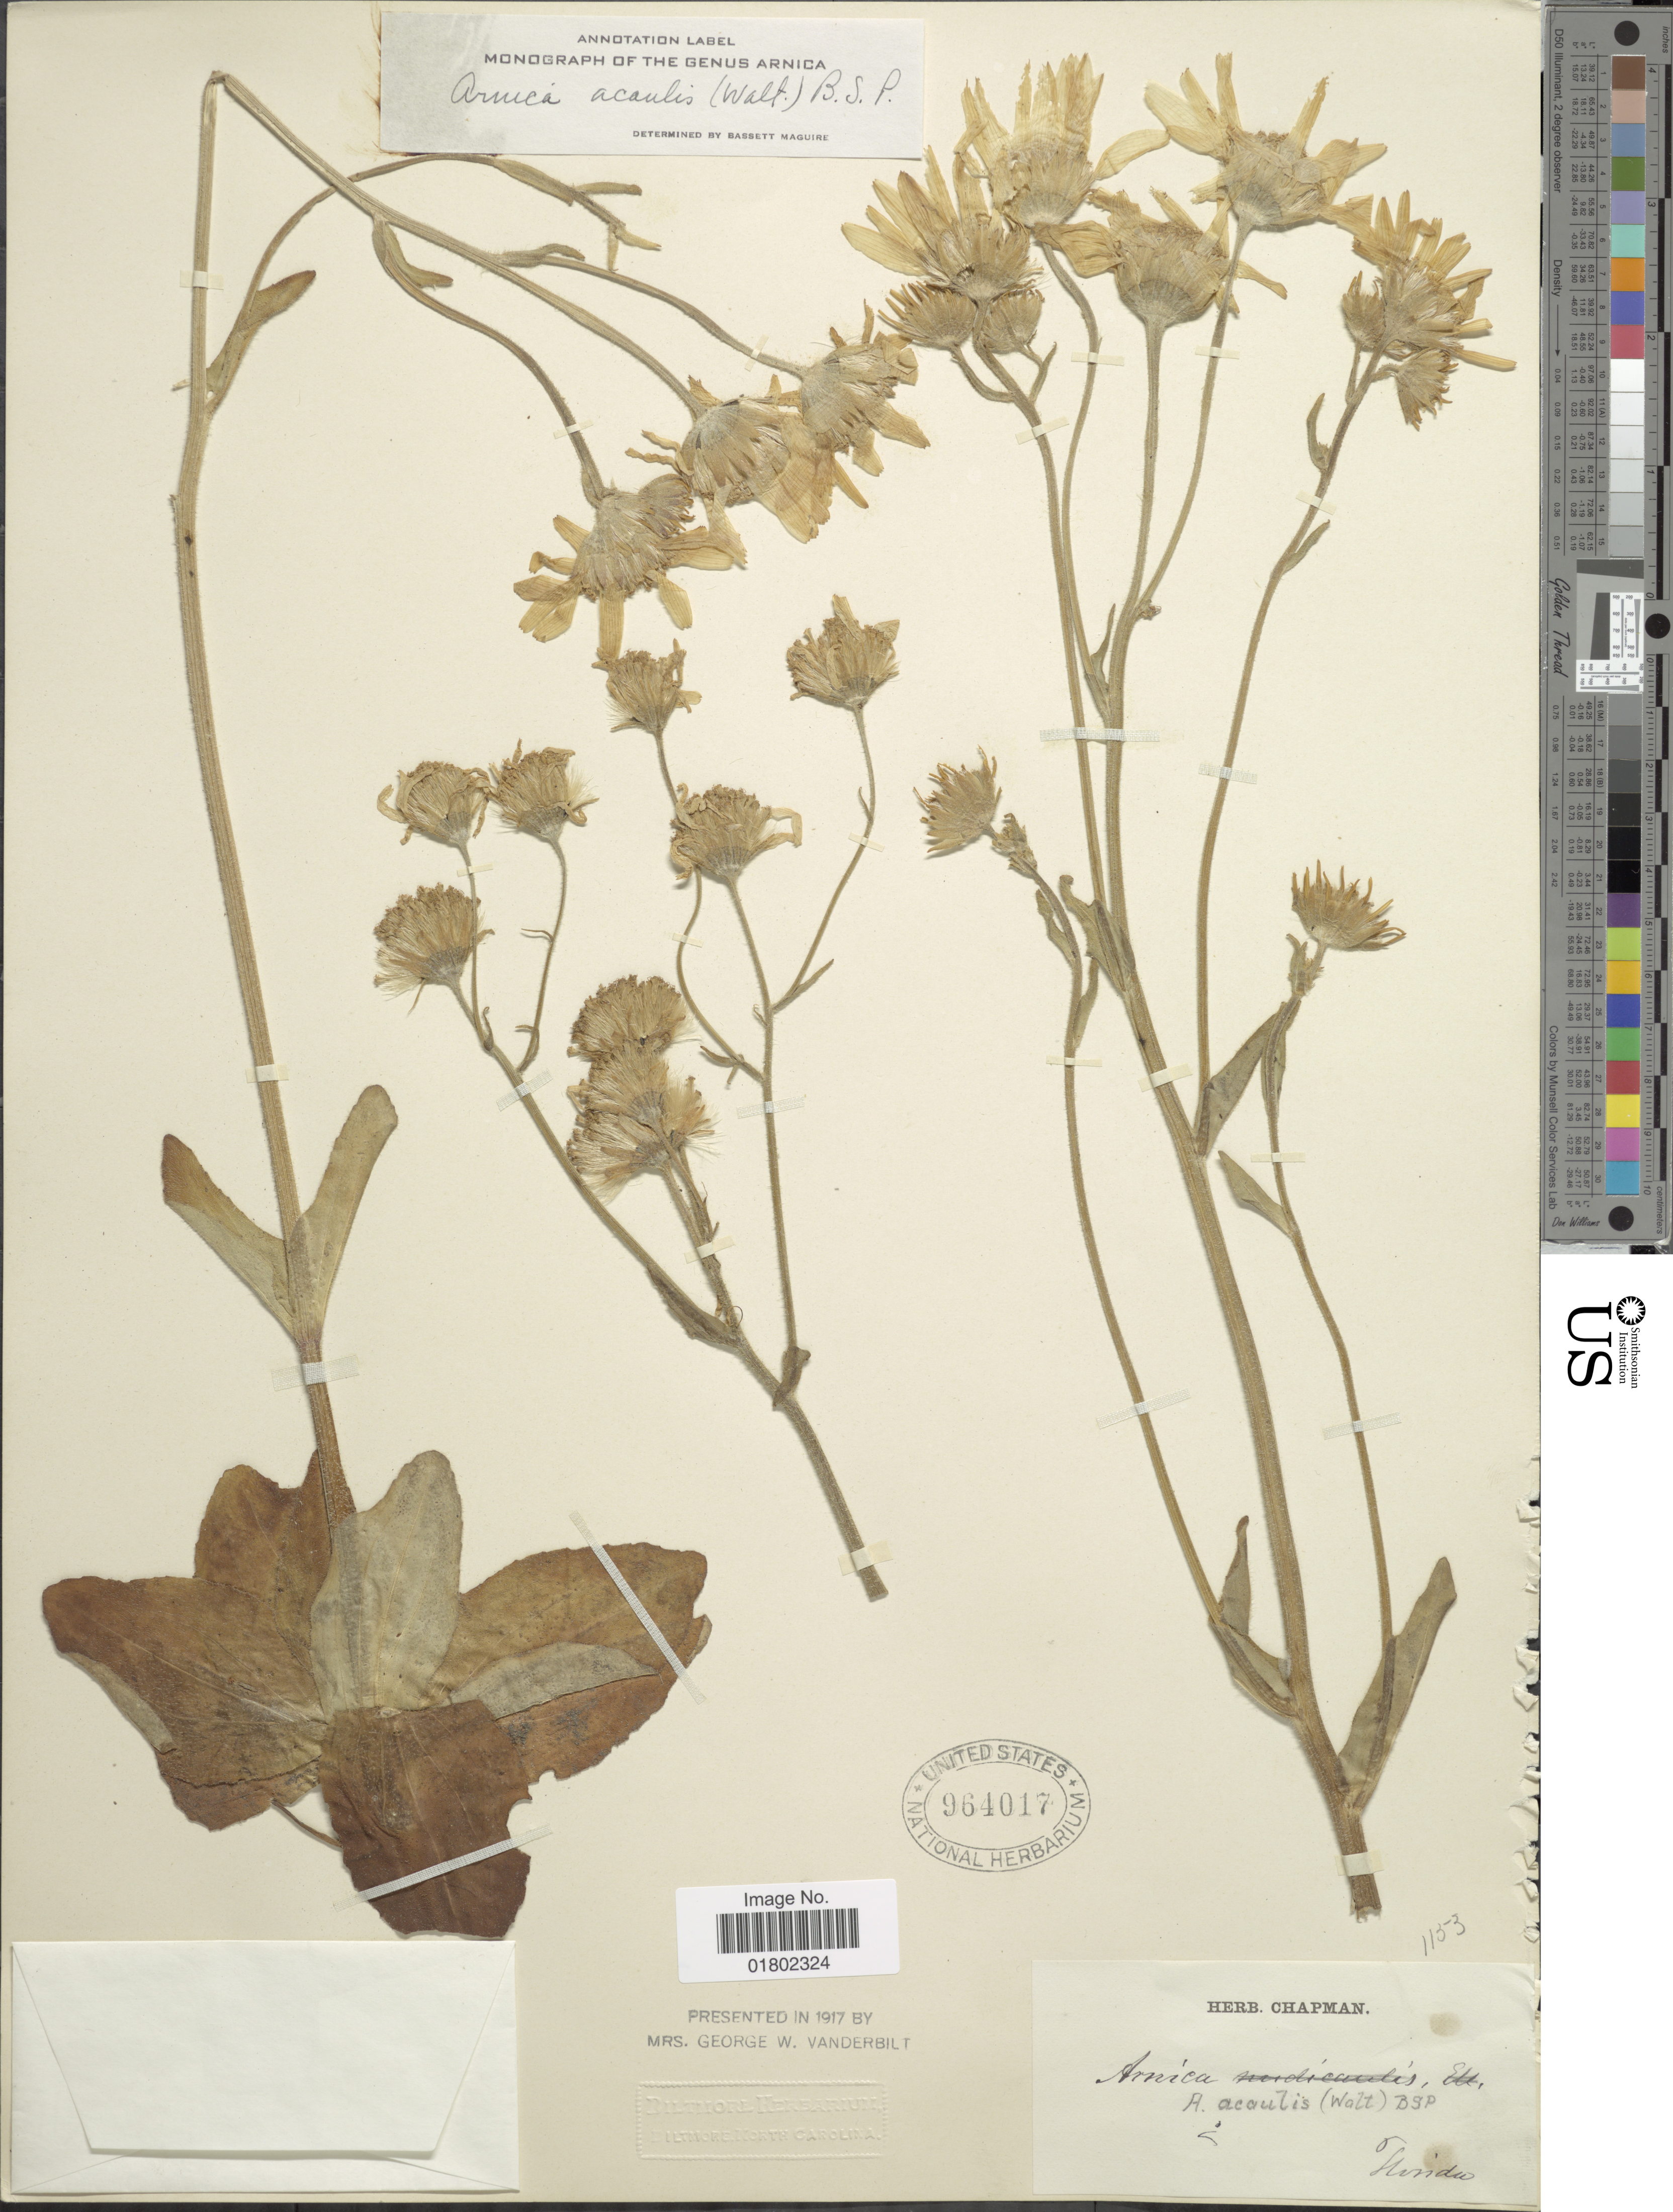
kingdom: Plantae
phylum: Tracheophyta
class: Magnoliopsida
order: Asterales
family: Asteraceae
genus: Arnica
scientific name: Arnica acaulis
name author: (Walter) Britton, Stearns & Poggenb.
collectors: ex herb. Chapman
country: United States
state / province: Florida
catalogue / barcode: US 964017